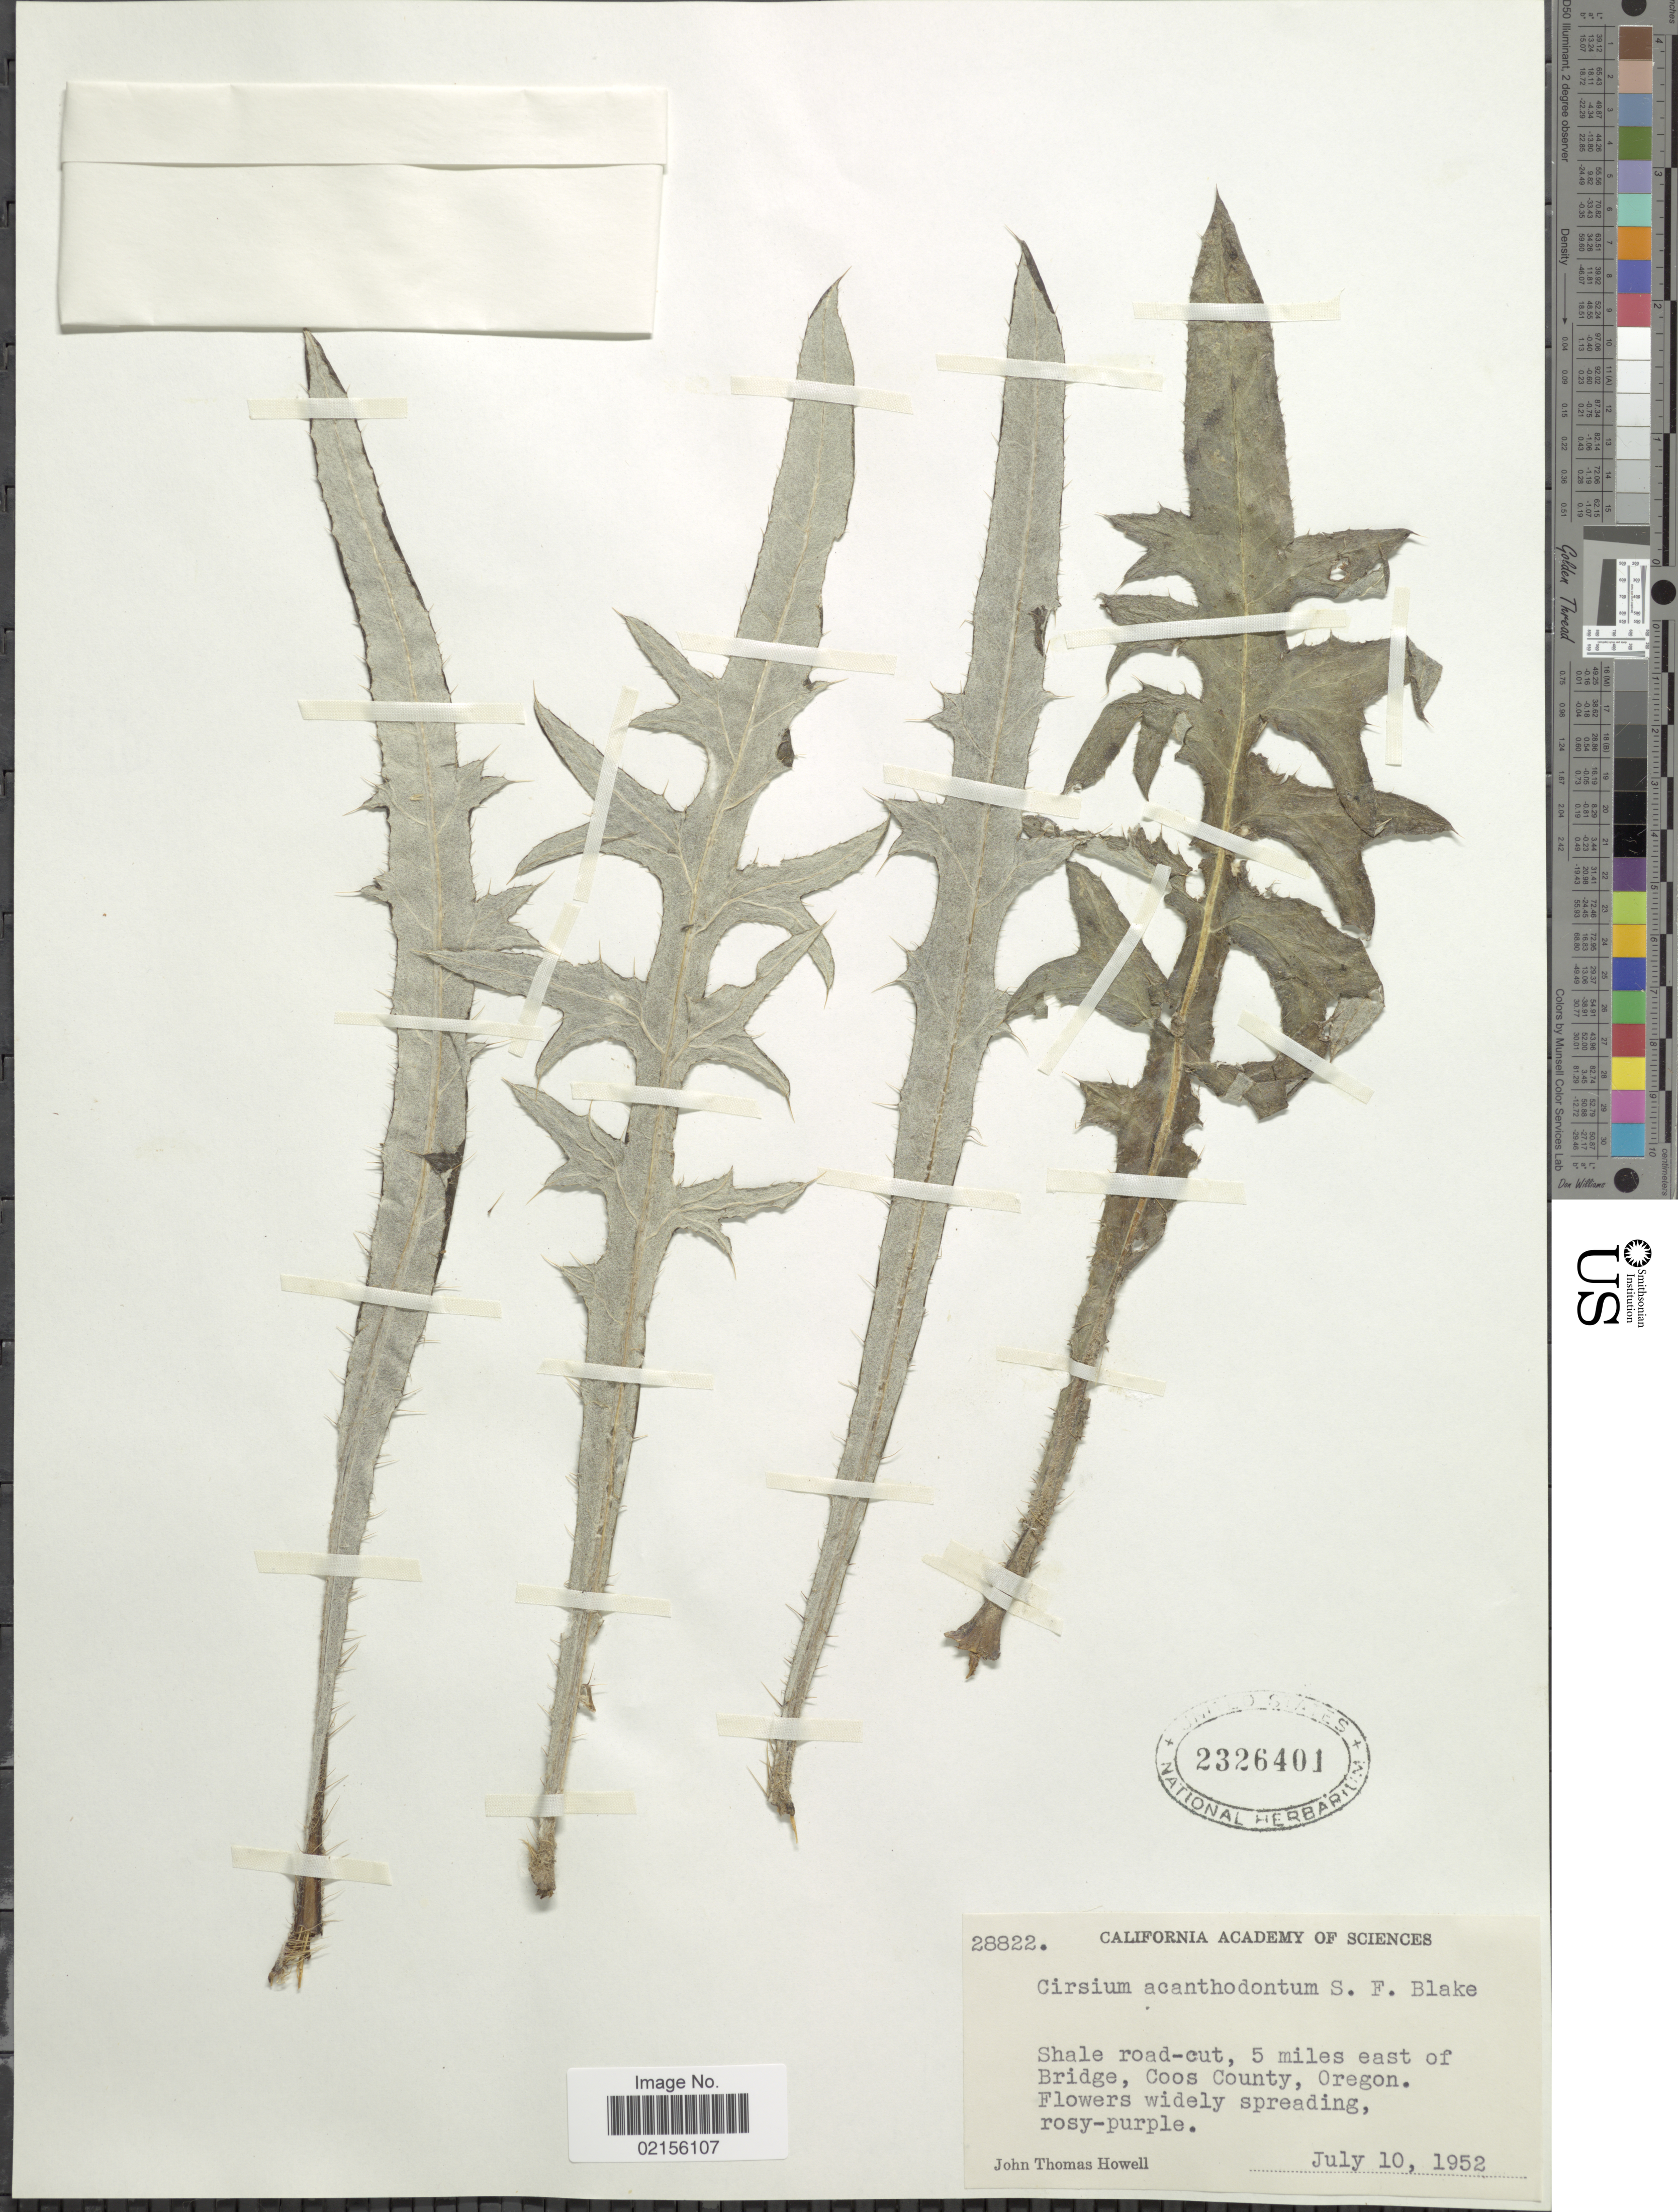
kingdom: Plantae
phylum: Tracheophyta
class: Magnoliopsida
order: Asterales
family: Asteraceae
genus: Cirsium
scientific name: Cirsium remotifolium var. rivulare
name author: Jeps.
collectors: J. T. Howell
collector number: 28822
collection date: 1952-07-10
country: United States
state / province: Oregon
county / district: Coos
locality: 5 miles east of Bridge, Coos County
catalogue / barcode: US 2326401